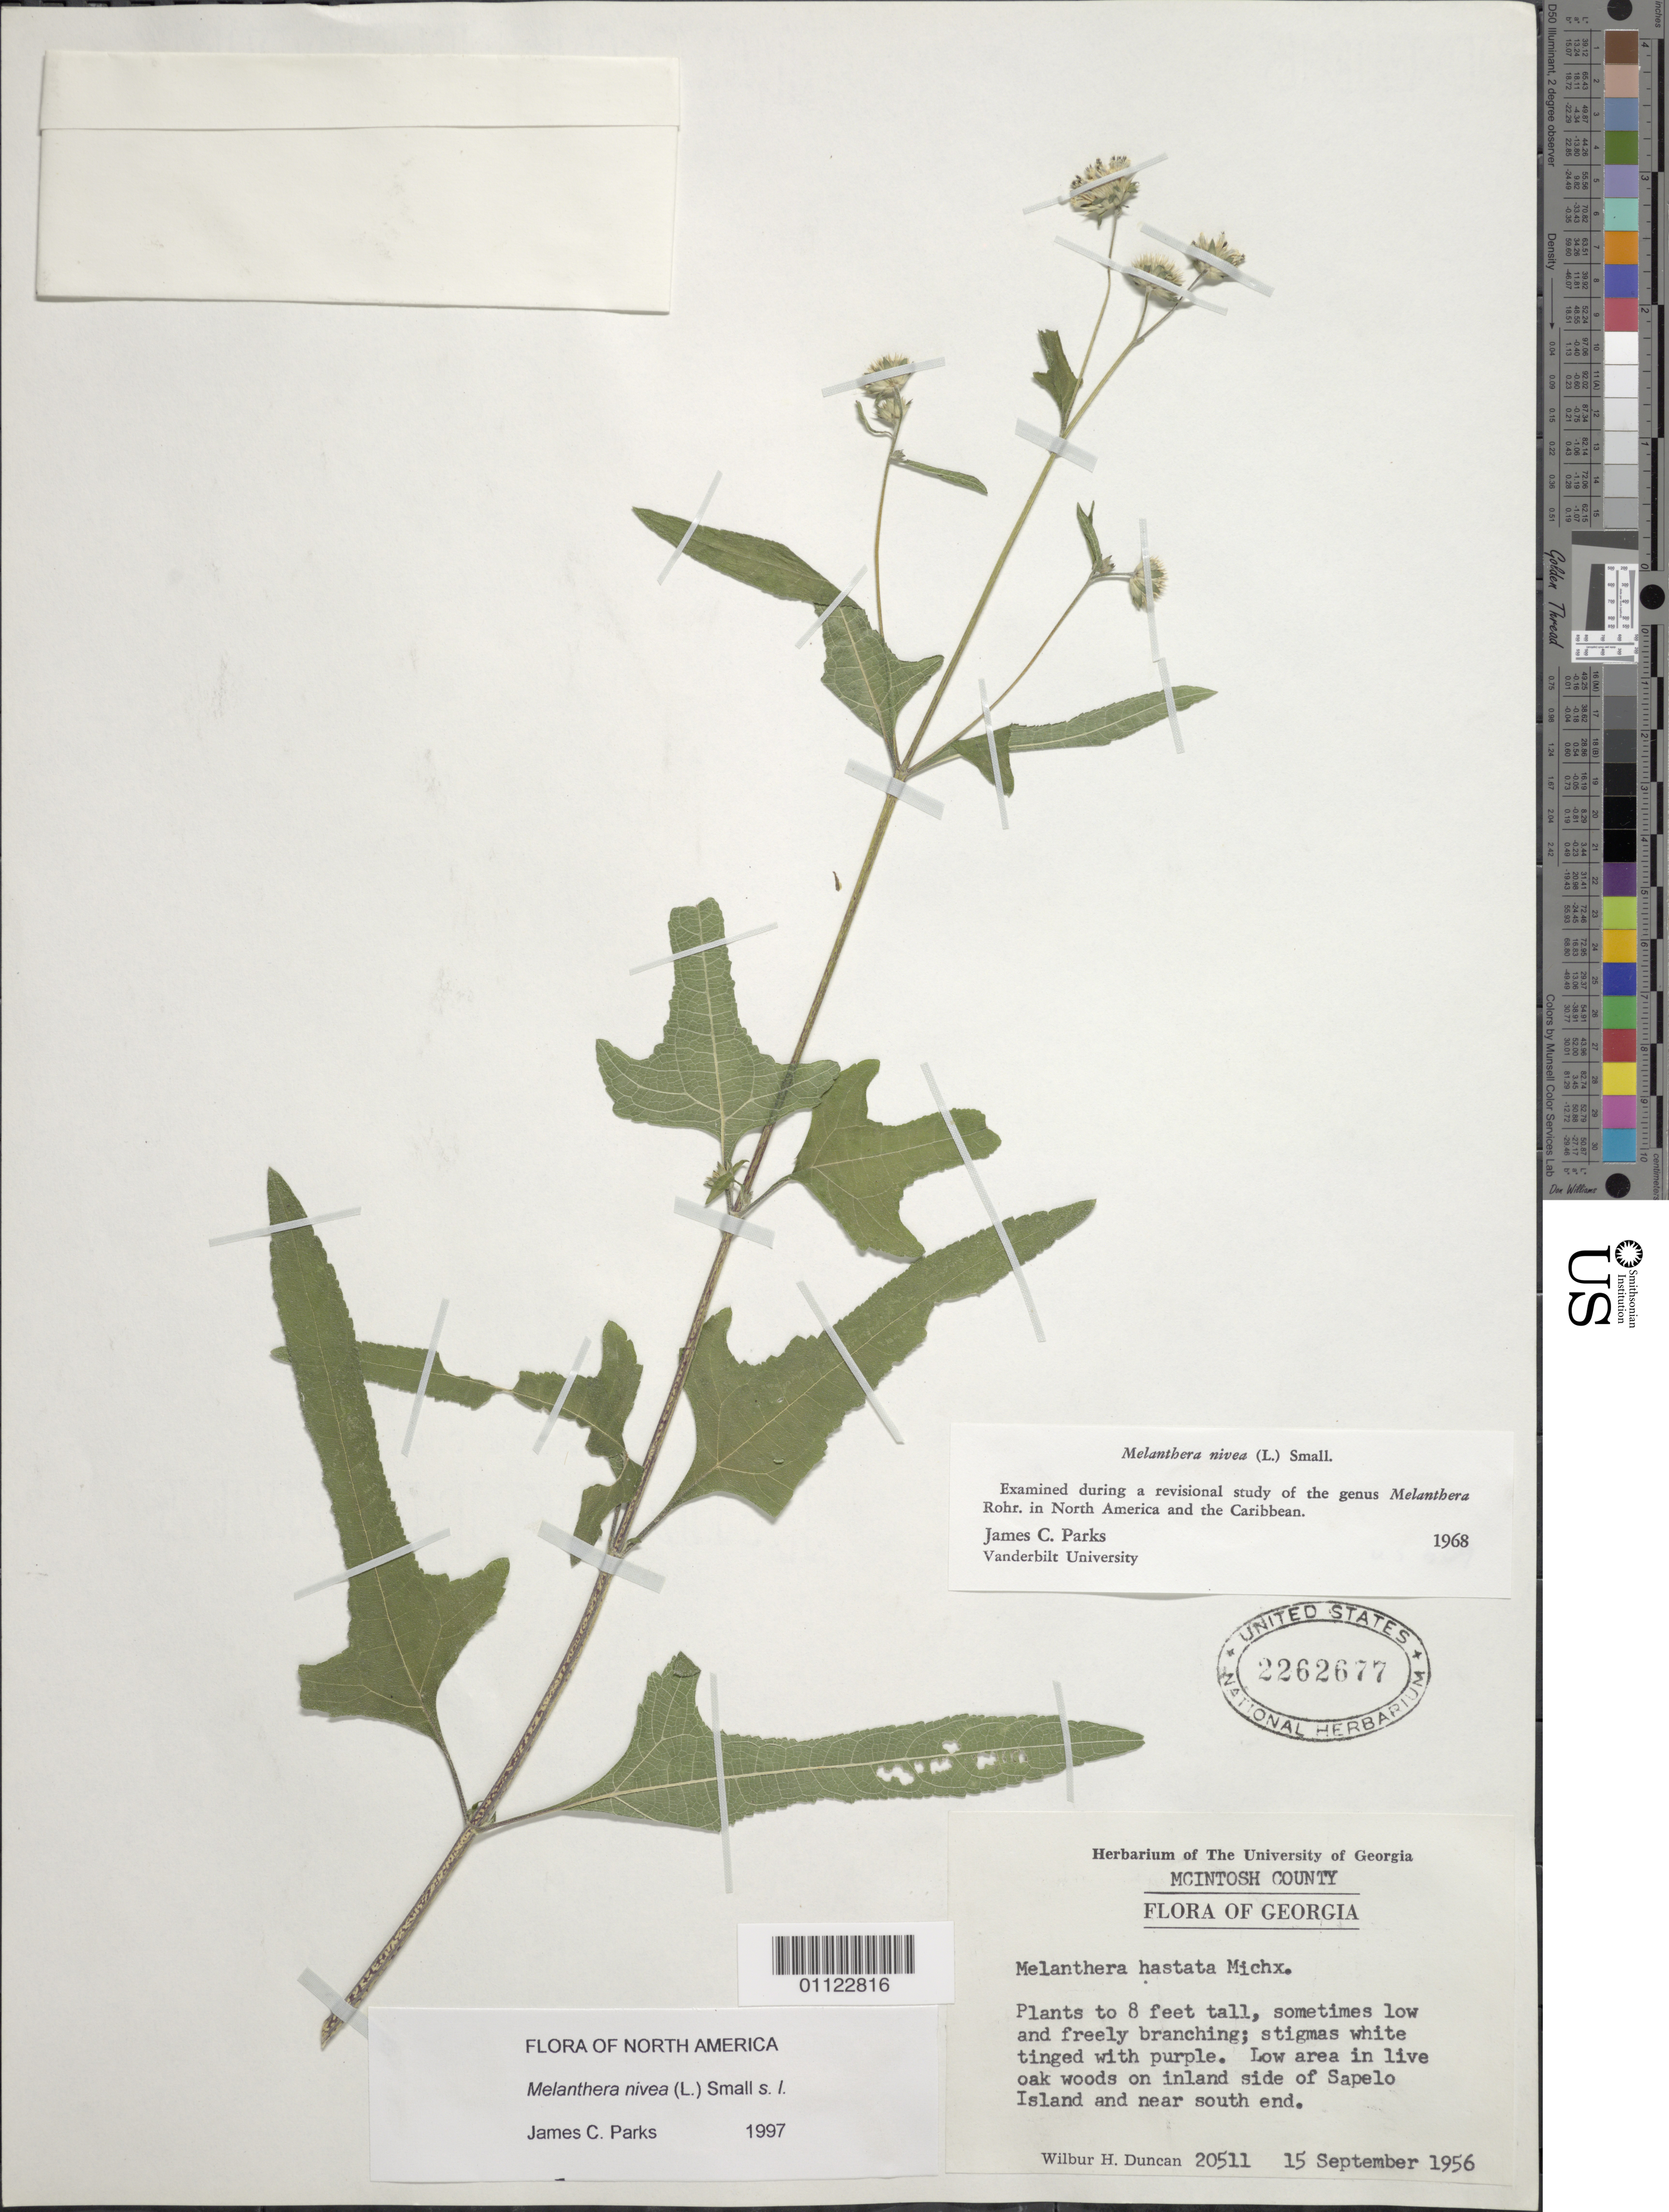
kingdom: Plantae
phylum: Tracheophyta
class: Magnoliopsida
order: Asterales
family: Asteraceae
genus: Melanthera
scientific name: Melanthera nivea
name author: (L.) Small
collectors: W. H. Duncan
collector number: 20511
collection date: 1956-09-15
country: United States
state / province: Georgia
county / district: McIntosh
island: Sapelo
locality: Low area in live oak woods on inland side of Sapelo Islond and near south end.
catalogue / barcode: US 2262677